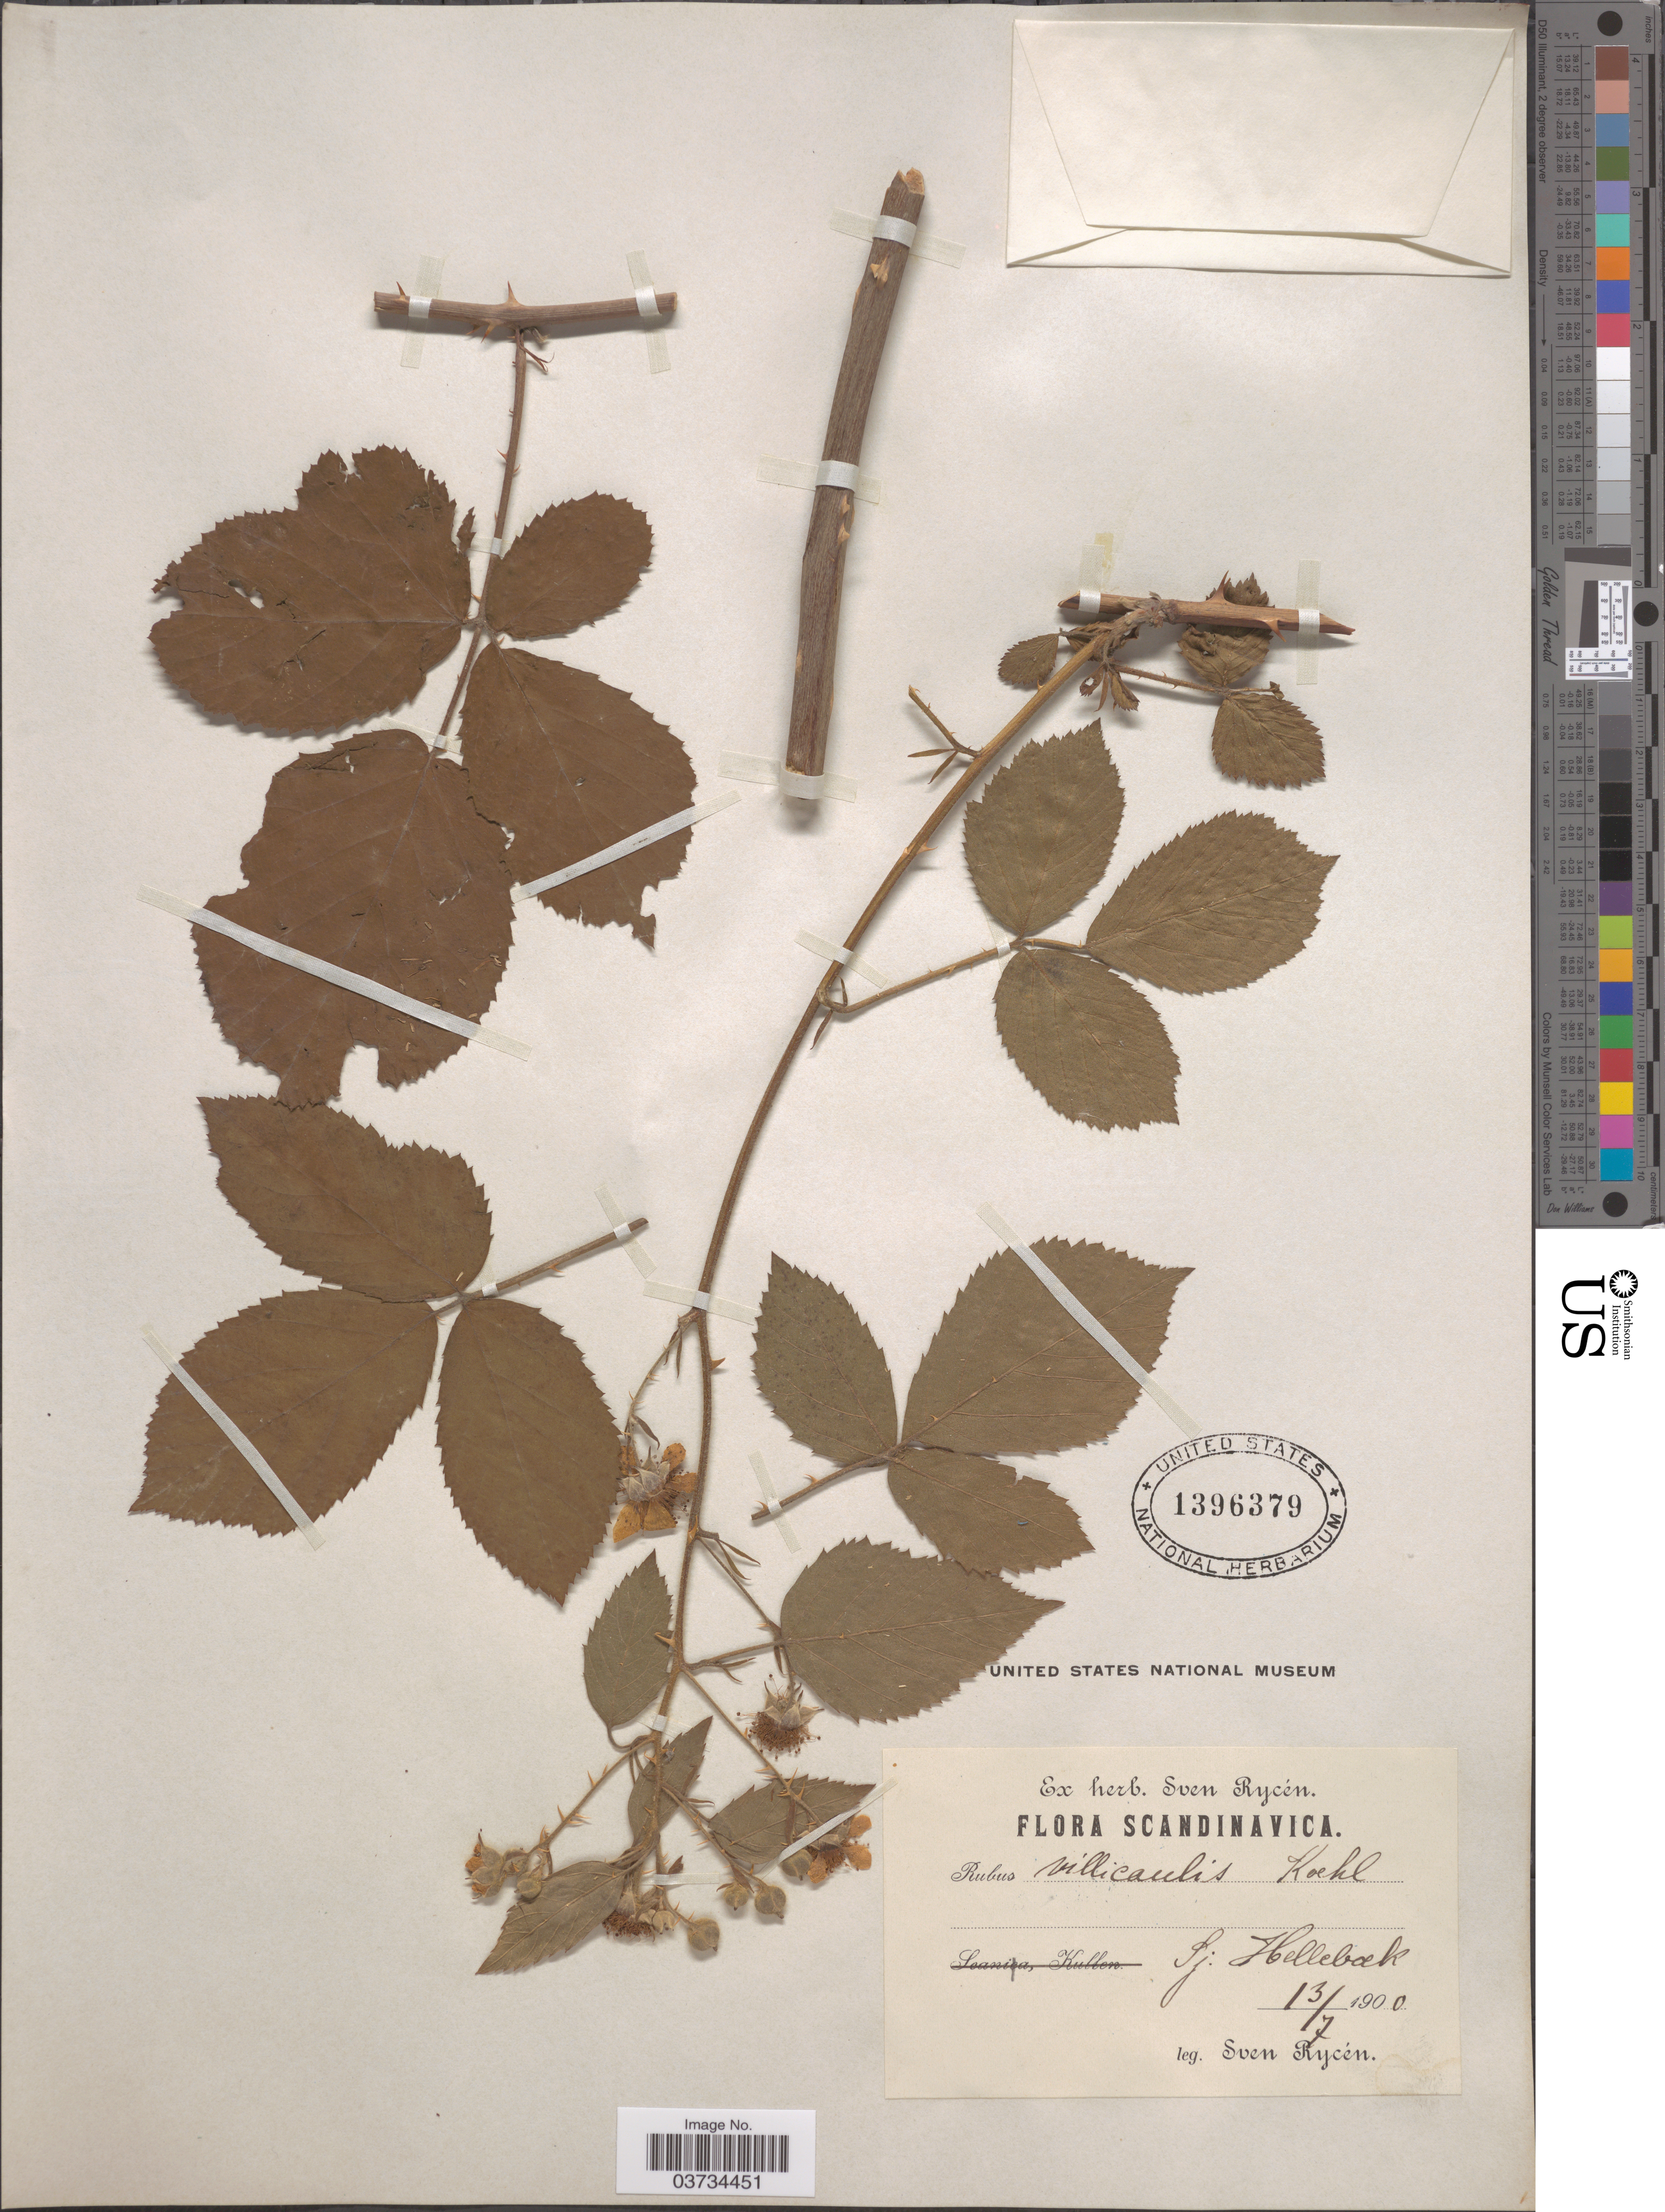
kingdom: Plantae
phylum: Tracheophyta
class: Magnoliopsida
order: Rosales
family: Rosaceae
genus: Rubus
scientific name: Rubus gracilis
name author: Roxb.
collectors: S. Rycén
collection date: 1900-07-13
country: Denmark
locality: Scandinavica. Sj. Hellebæk.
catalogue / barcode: US 1396379